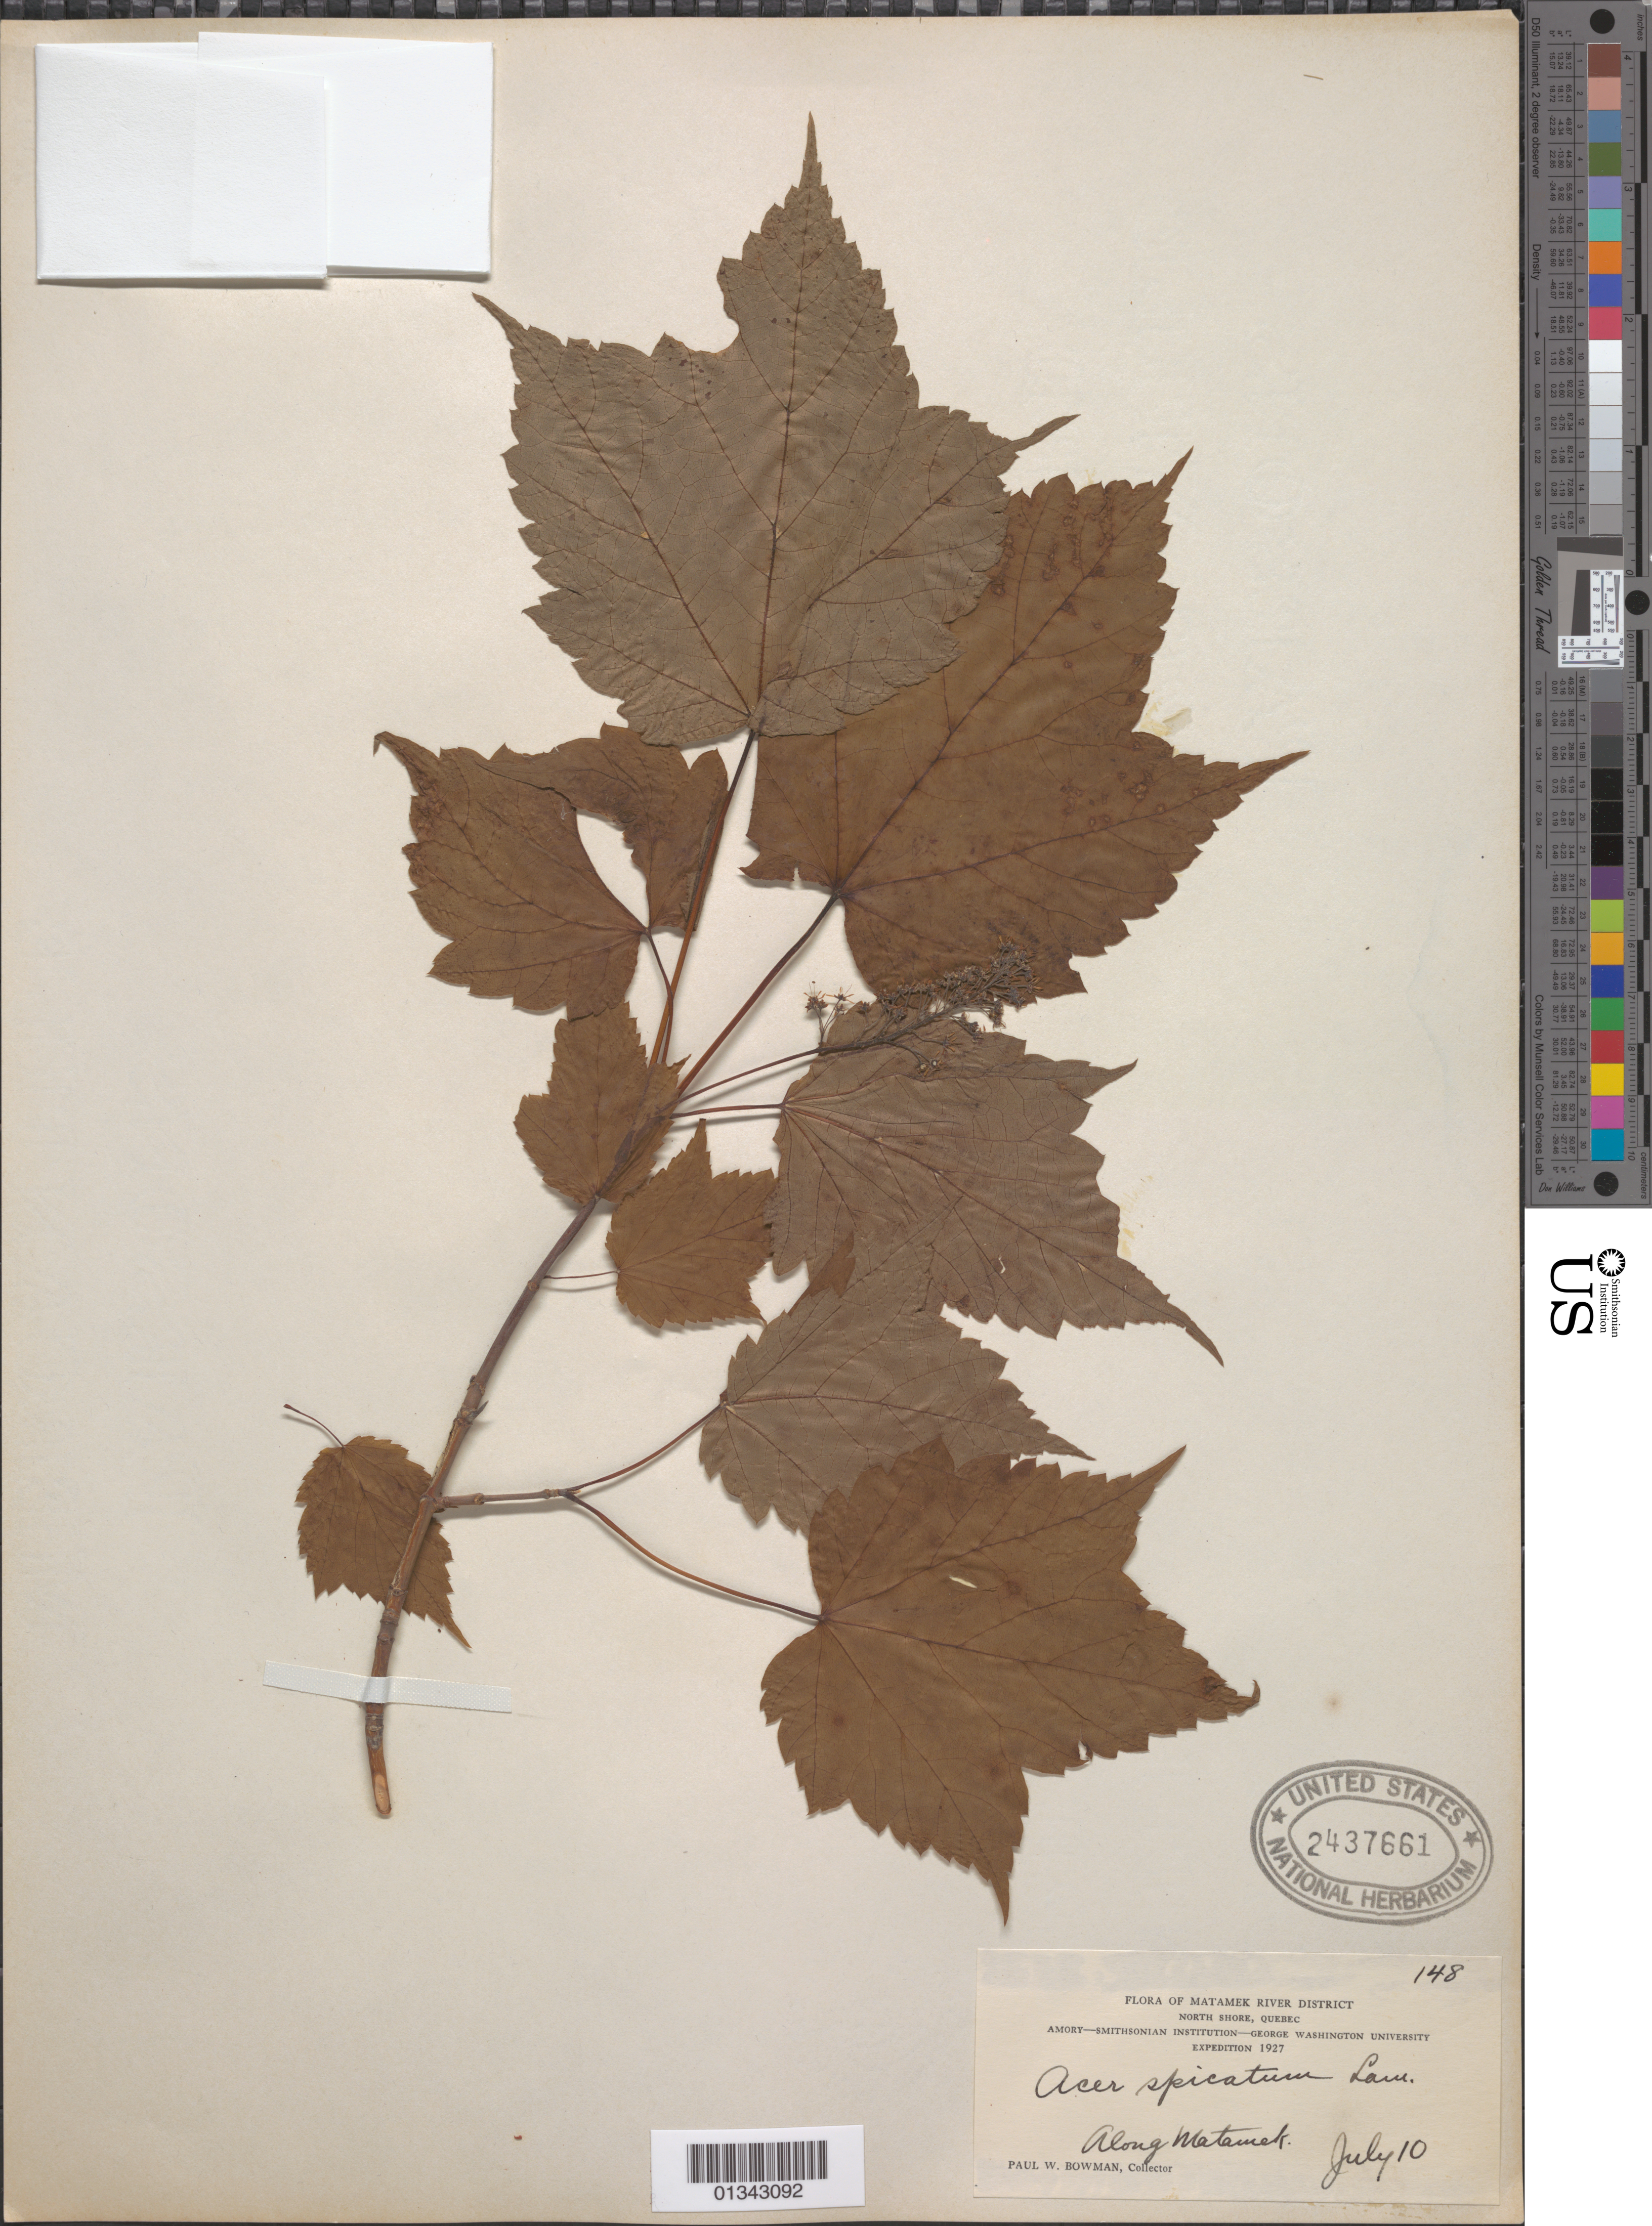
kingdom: Plantae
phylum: Tracheophyta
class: Magnoliopsida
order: Sapindales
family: Sapindaceae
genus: Acer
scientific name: Acer spicatum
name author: Lam.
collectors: P. Bowman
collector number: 148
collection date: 1927-07-10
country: Canada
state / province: Quebec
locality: Matamek River District, along Matamek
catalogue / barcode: US 2437661